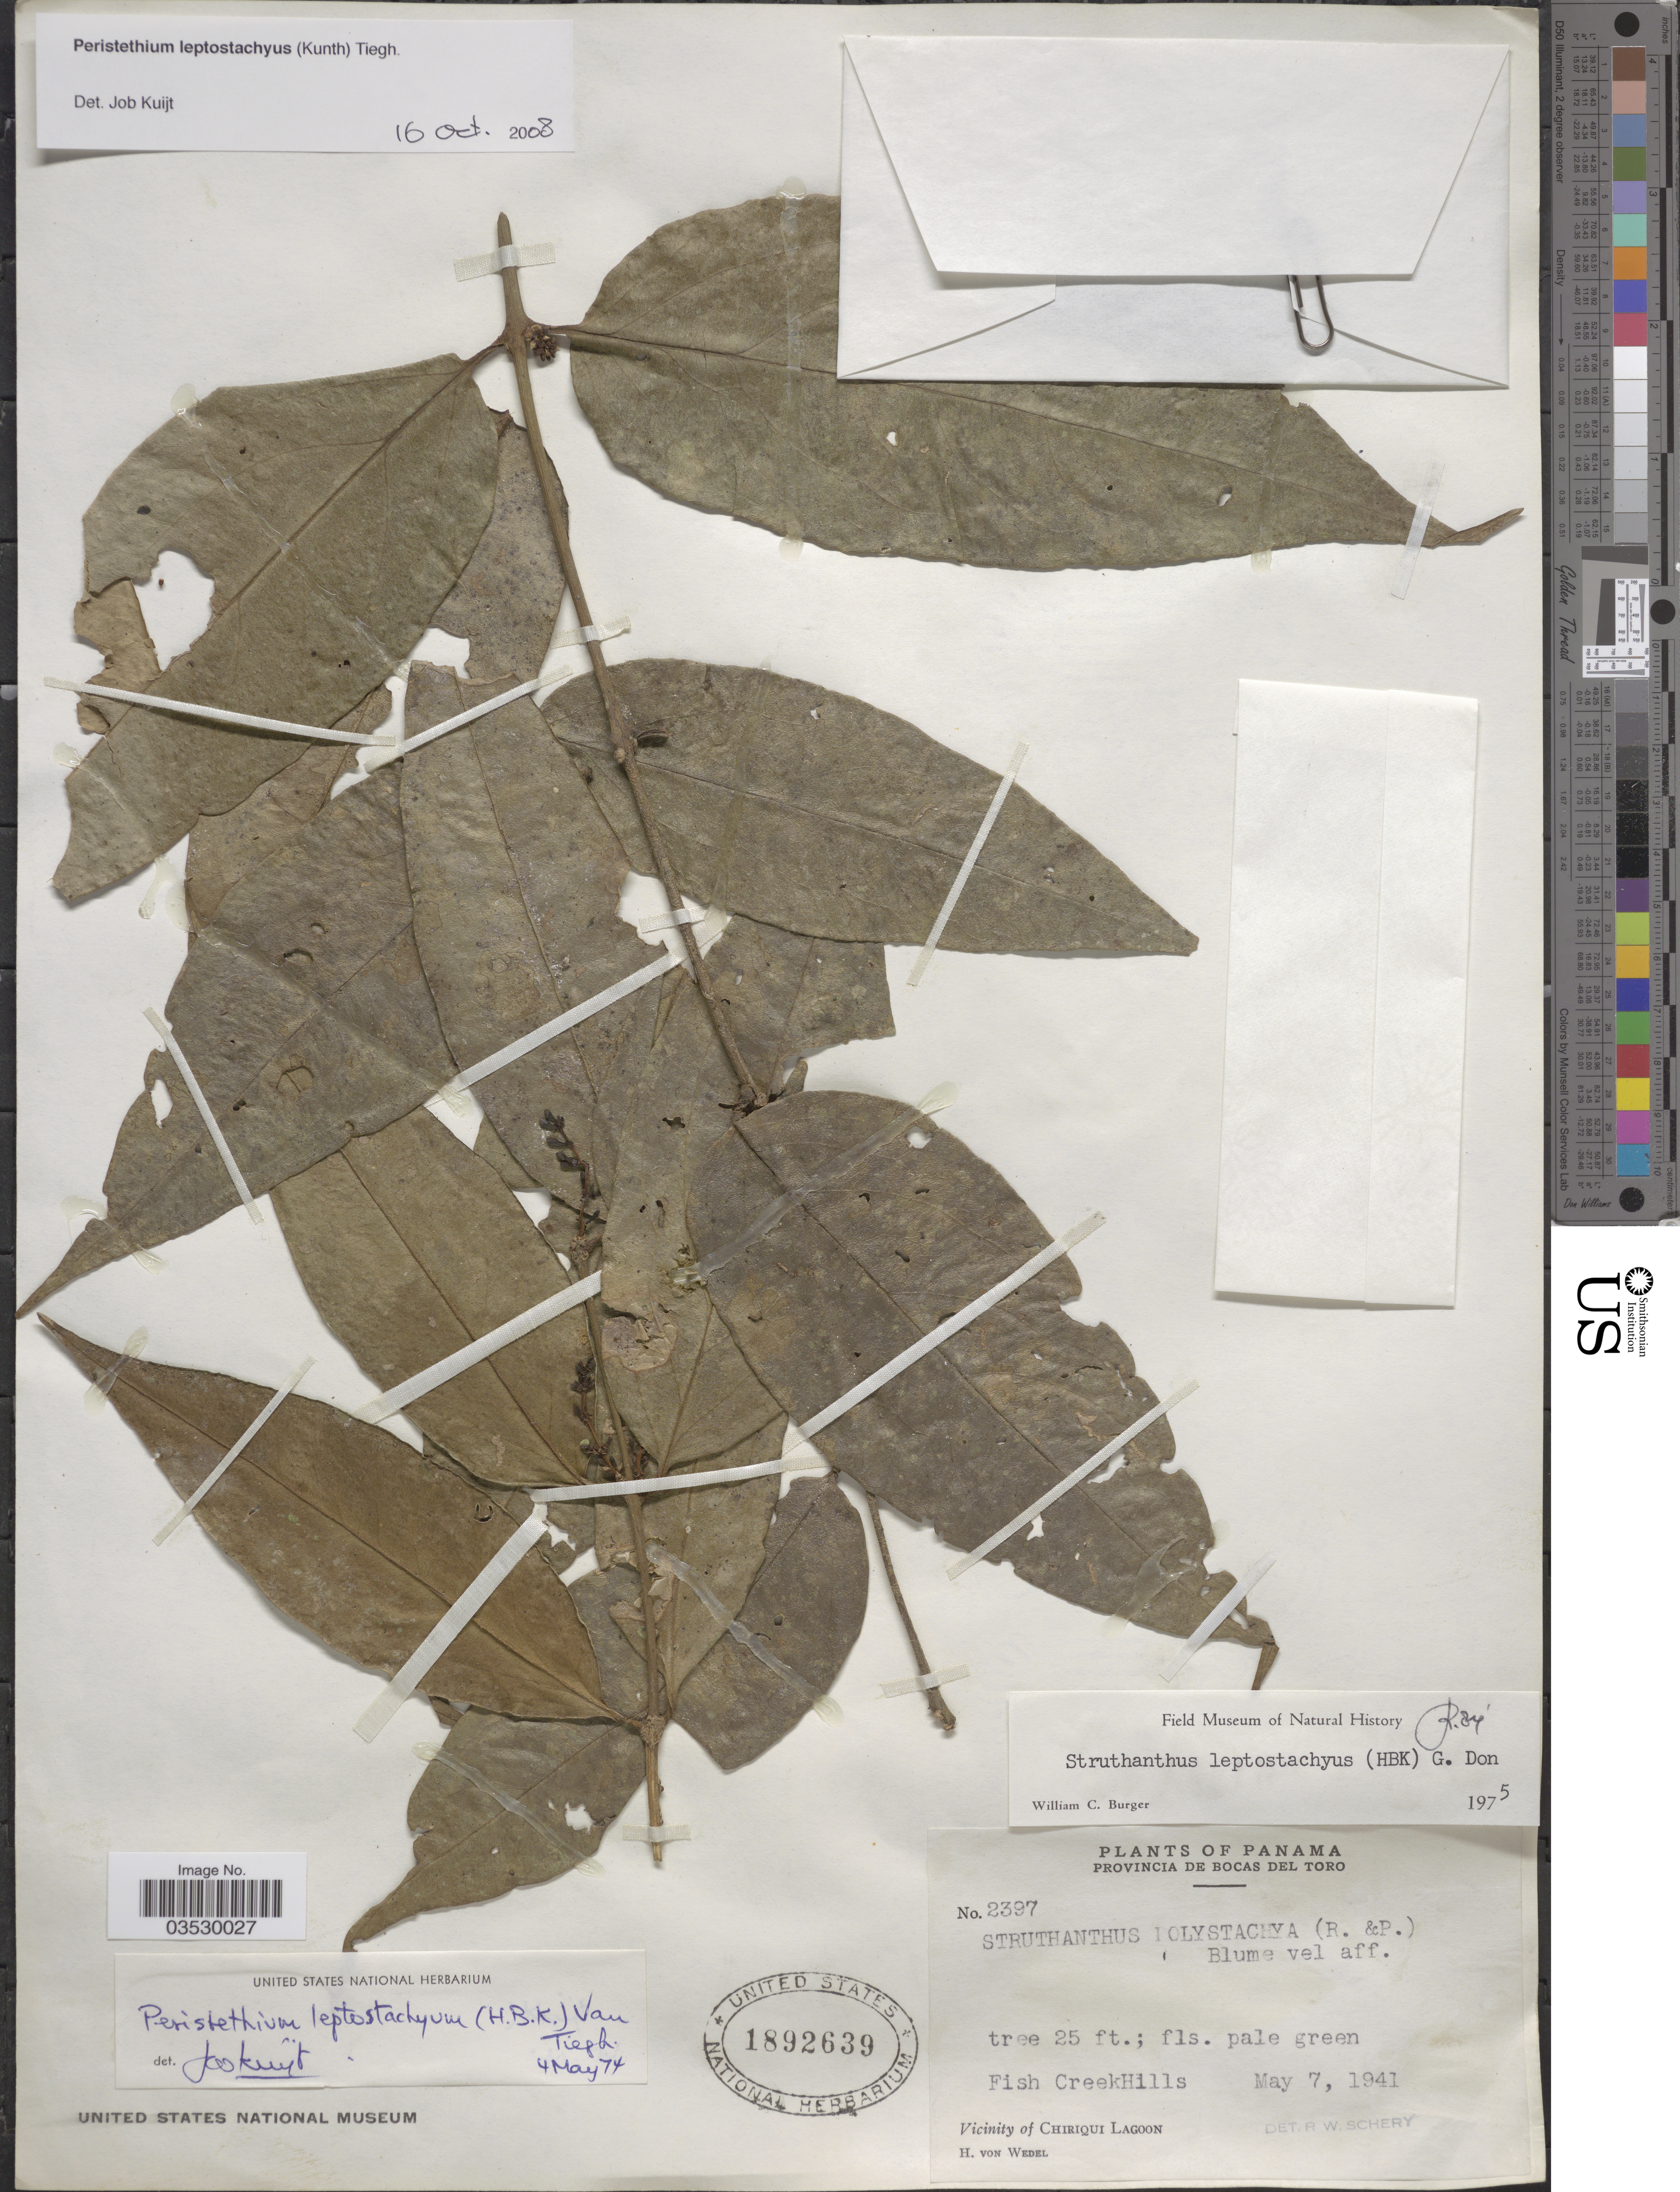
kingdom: Plantae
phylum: Tracheophyta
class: Magnoliopsida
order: Santalales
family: Loranthaceae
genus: Struthanthus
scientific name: Struthanthus leptostachyus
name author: Kunth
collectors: H. von Wedel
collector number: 2397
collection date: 1941-05-07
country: Panama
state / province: Bocas del Toro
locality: Fish CreekHills. Vicinity of Chiriqui Lagoon.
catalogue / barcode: US 1892639